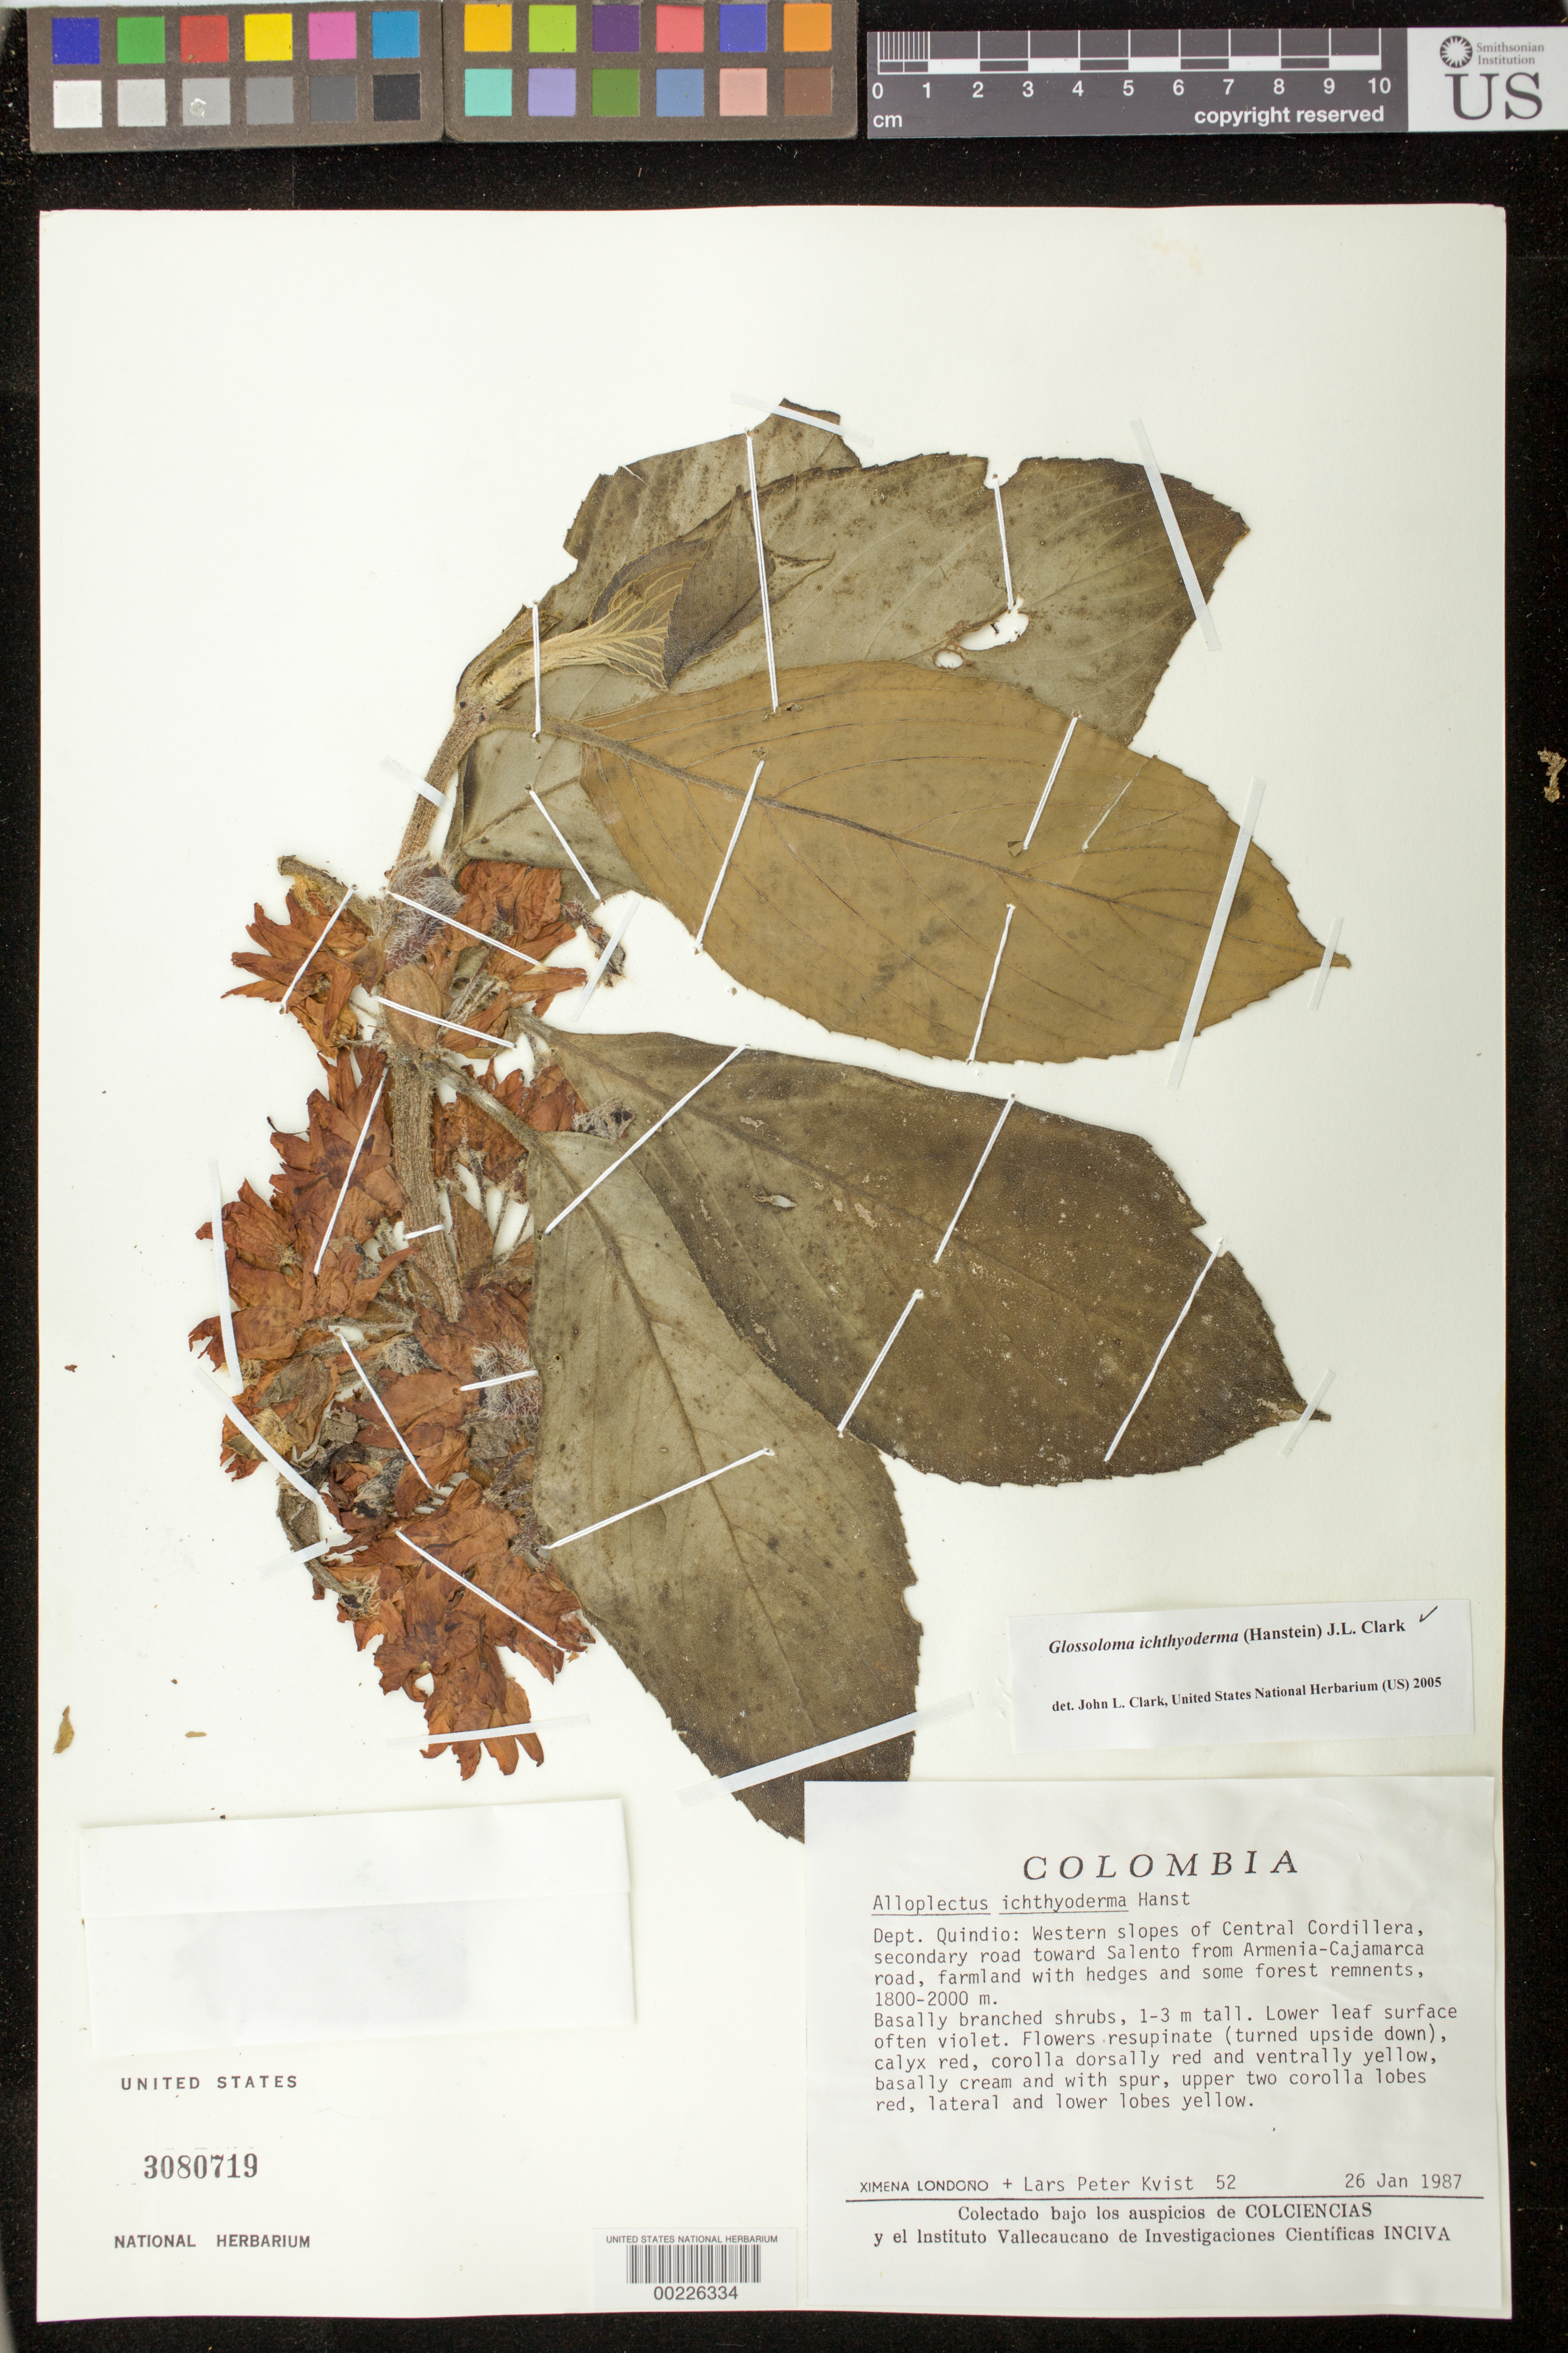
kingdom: Plantae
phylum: Tracheophyta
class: Magnoliopsida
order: Lamiales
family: Gesneriaceae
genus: Glossoloma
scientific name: Glossoloma ichthyoderma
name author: (Hanst.) J.L. Clark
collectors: X. Londoño & L. P. Kvist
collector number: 52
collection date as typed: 26 Jan 1987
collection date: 1987-01-26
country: Colombia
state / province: Quindío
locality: Western slopes of Central Cordillera, secondary road toward Salento from Armenia - Cajamarca road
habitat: Farmland withhedges and some forest remnants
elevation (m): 1800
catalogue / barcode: US 3080719